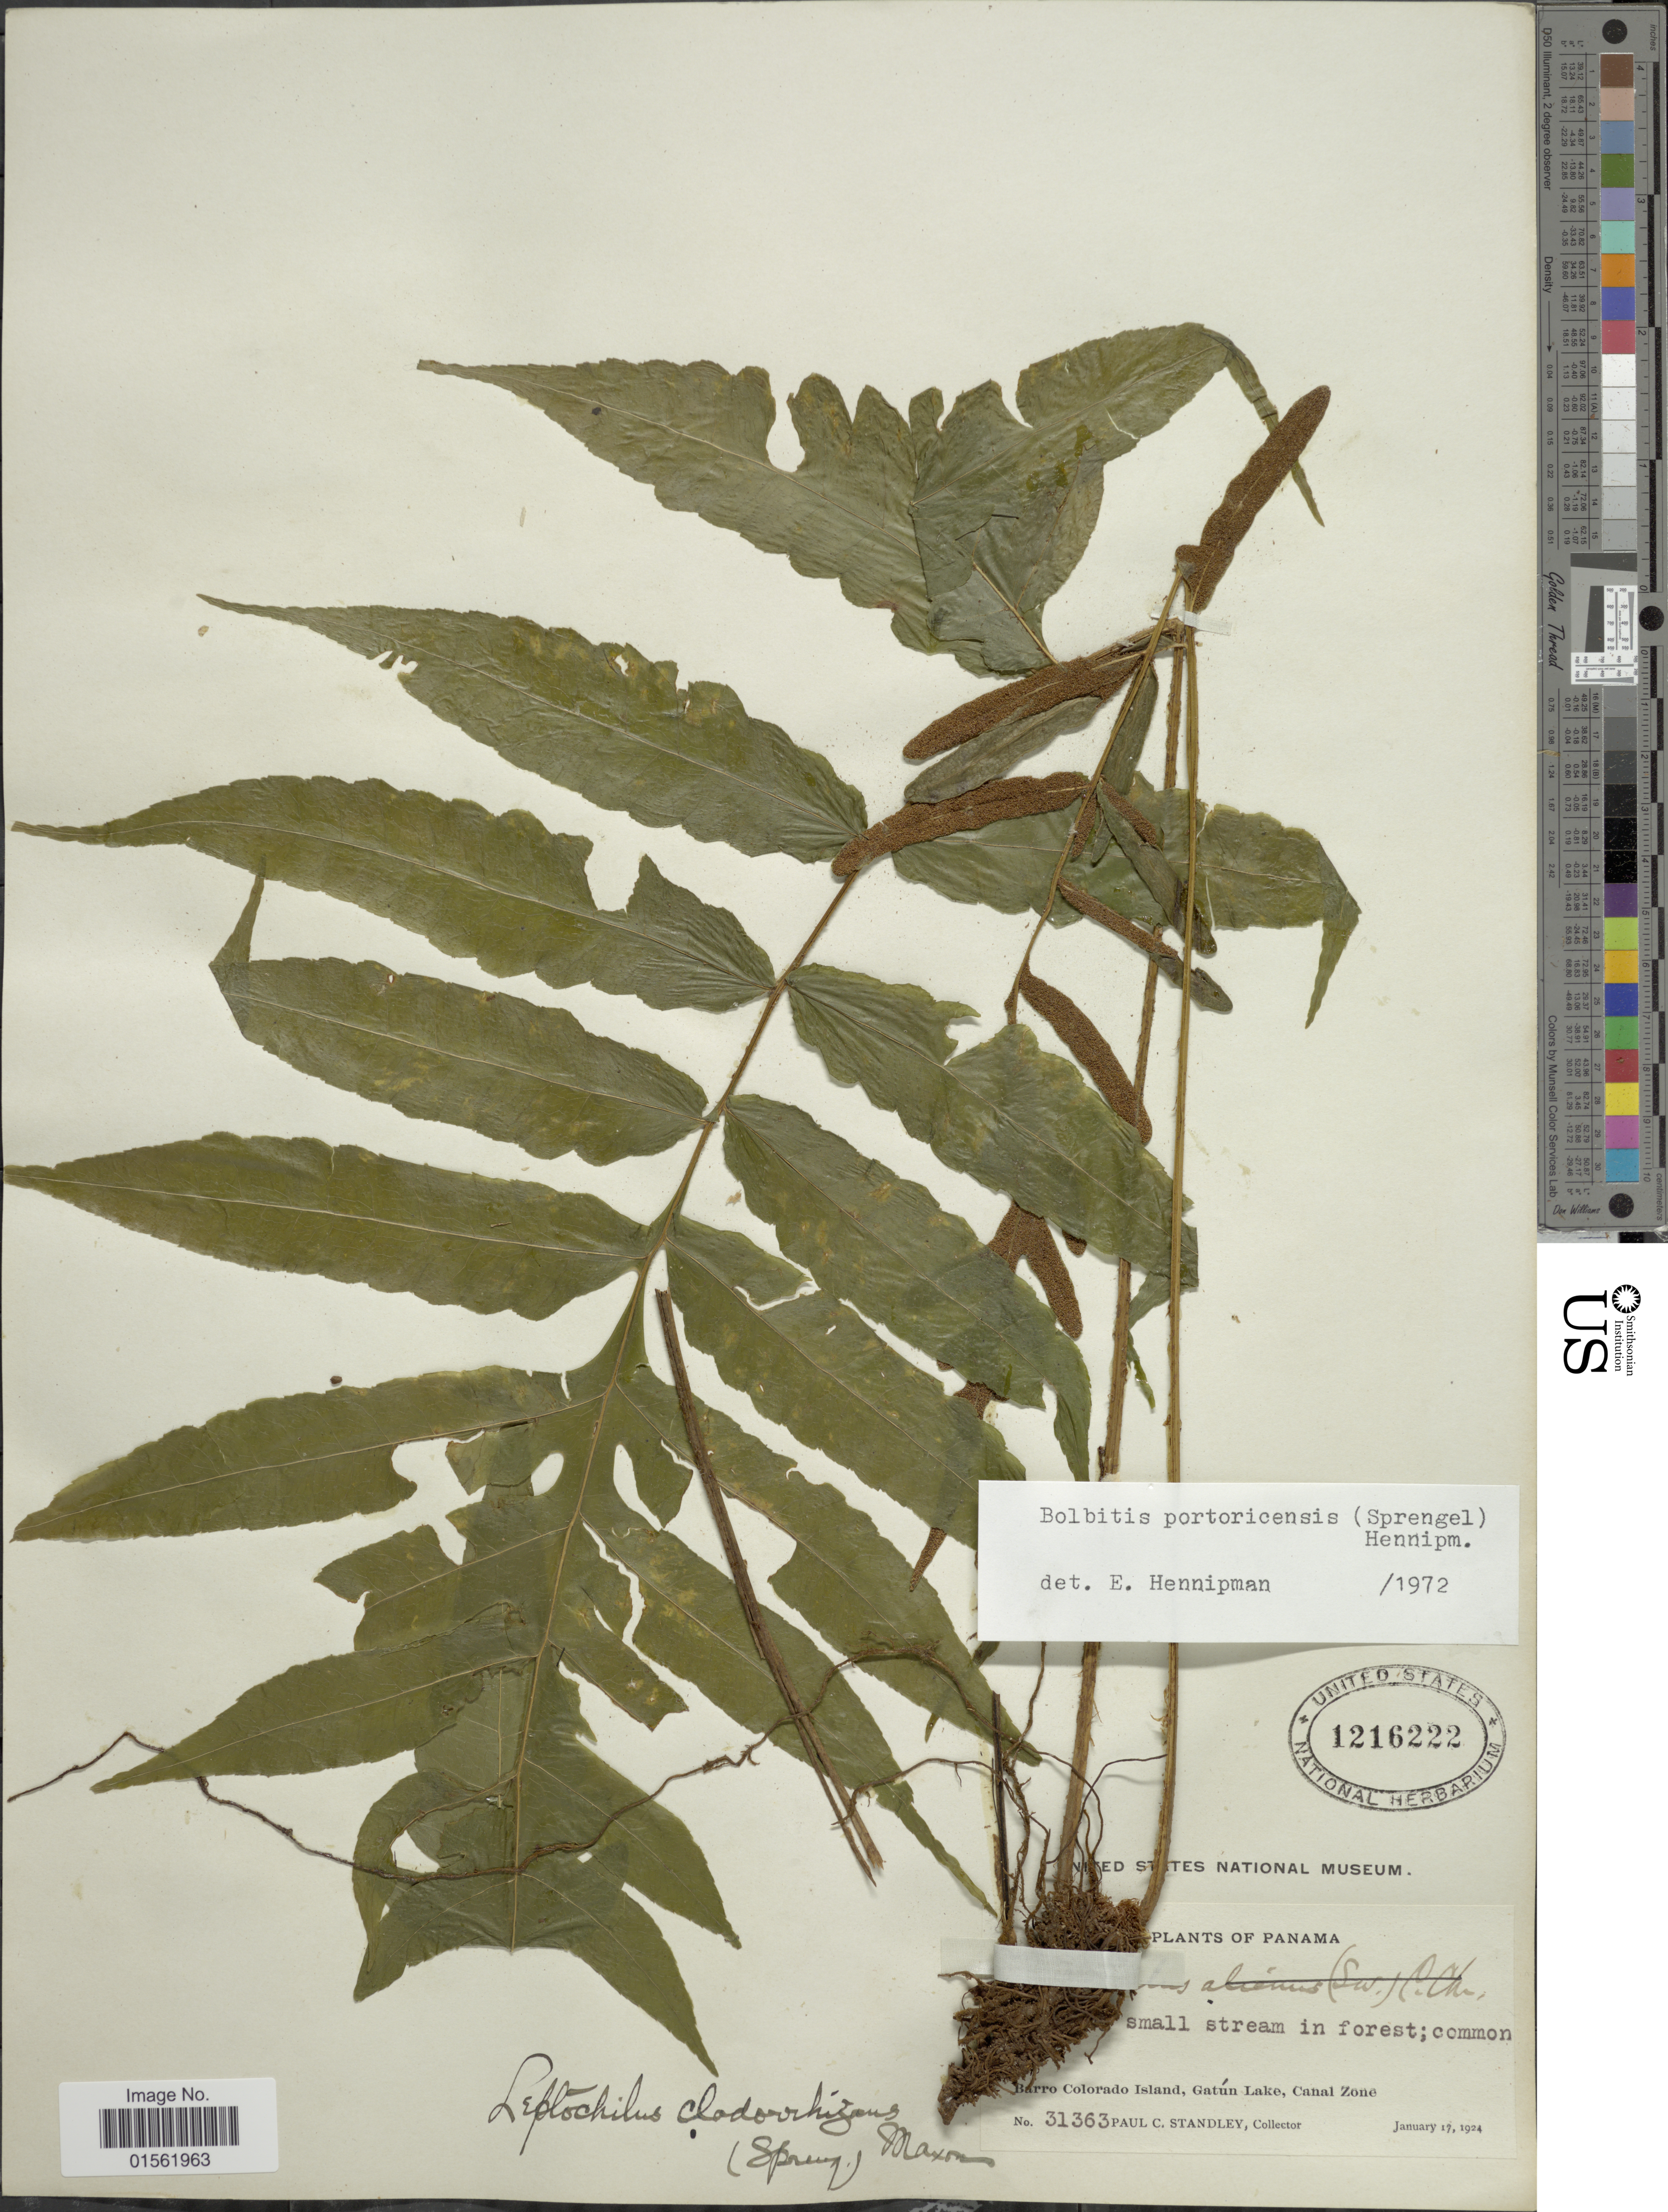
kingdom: Plantae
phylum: Tracheophyta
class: Polypodiopsida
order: Polypodiales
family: Dryopteridaceae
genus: Bolbitis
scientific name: Bolbitis portoricensis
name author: (Spreng.) Hennipman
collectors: P. C. Standley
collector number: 31363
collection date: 1924-01-17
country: Panama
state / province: Panamá Oeste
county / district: Canal Zone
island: Barro Colorado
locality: Barro Colorado Island, Gatún Lake, Canal Zone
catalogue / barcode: US 1216222